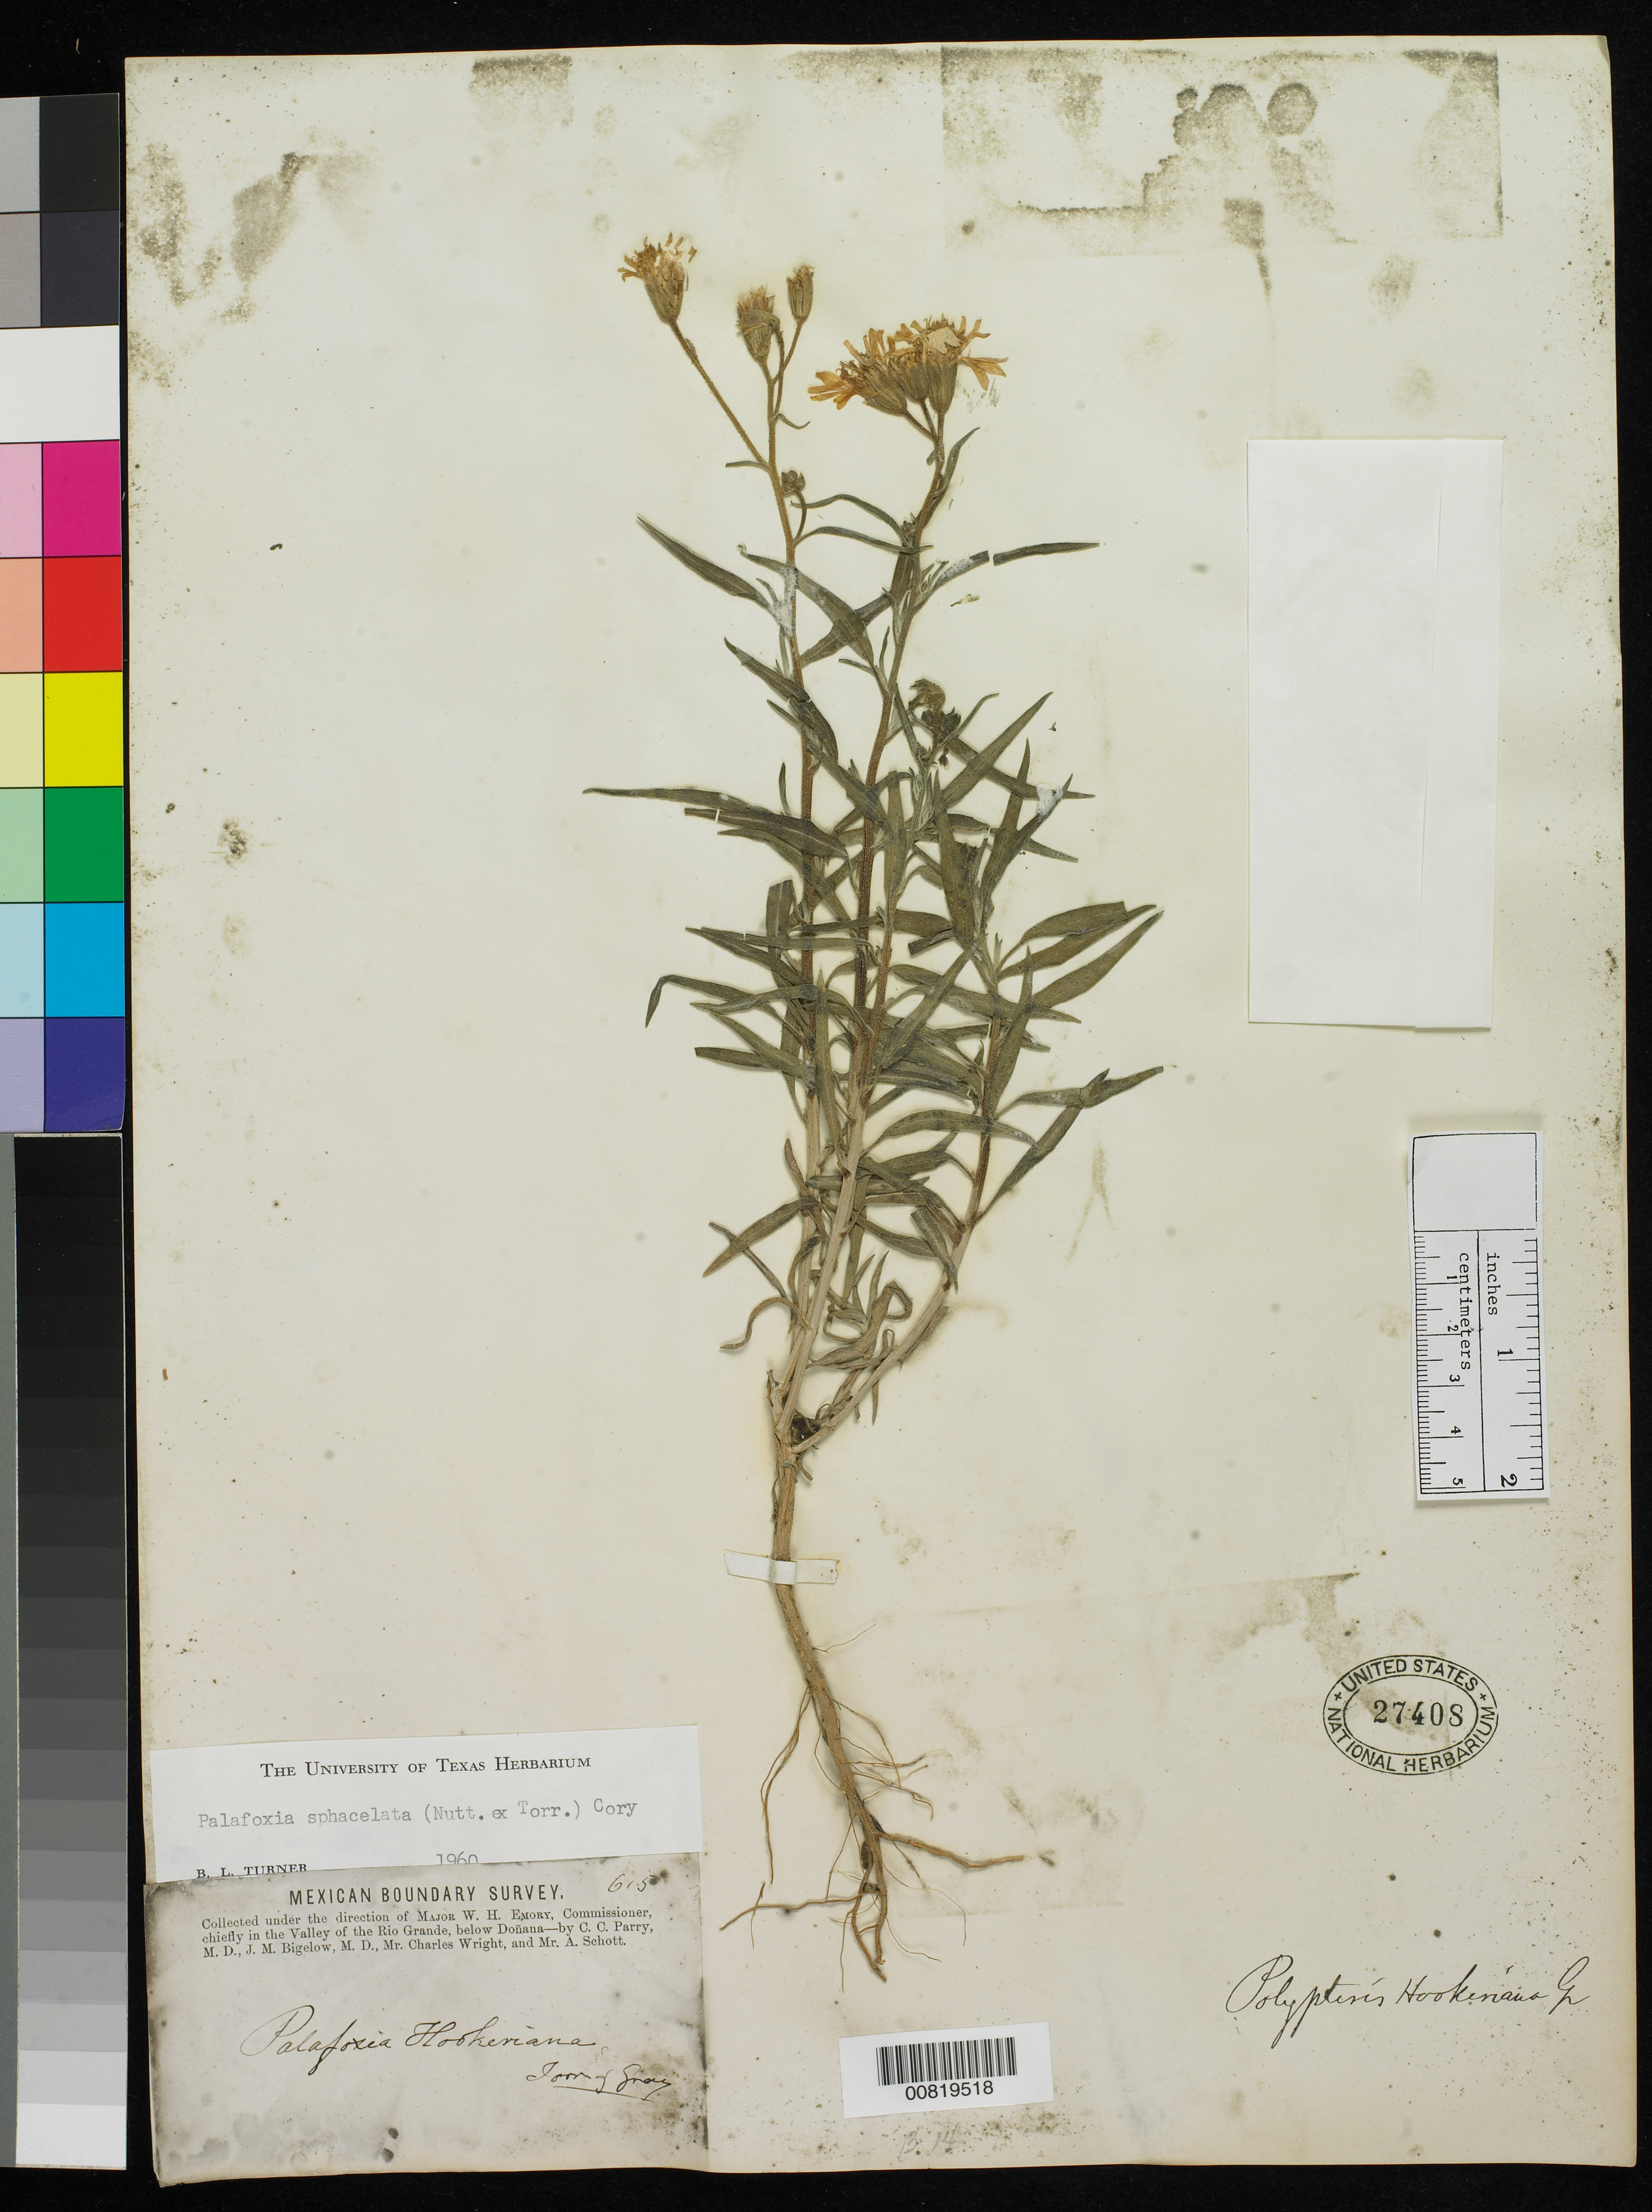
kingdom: Plantae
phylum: Tracheophyta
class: Magnoliopsida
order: Asterales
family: Asteraceae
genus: Palafoxia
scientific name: Palafoxia sphacelata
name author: (Nutt. ex Torr.) Cory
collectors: C. C. Parry, J. M. Bigelow, C. Wright & A. C. V. Schott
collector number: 615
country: United States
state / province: New Mexico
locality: Valley of the Rio Grande, below Doñana, New Mexico.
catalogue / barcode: US 27408